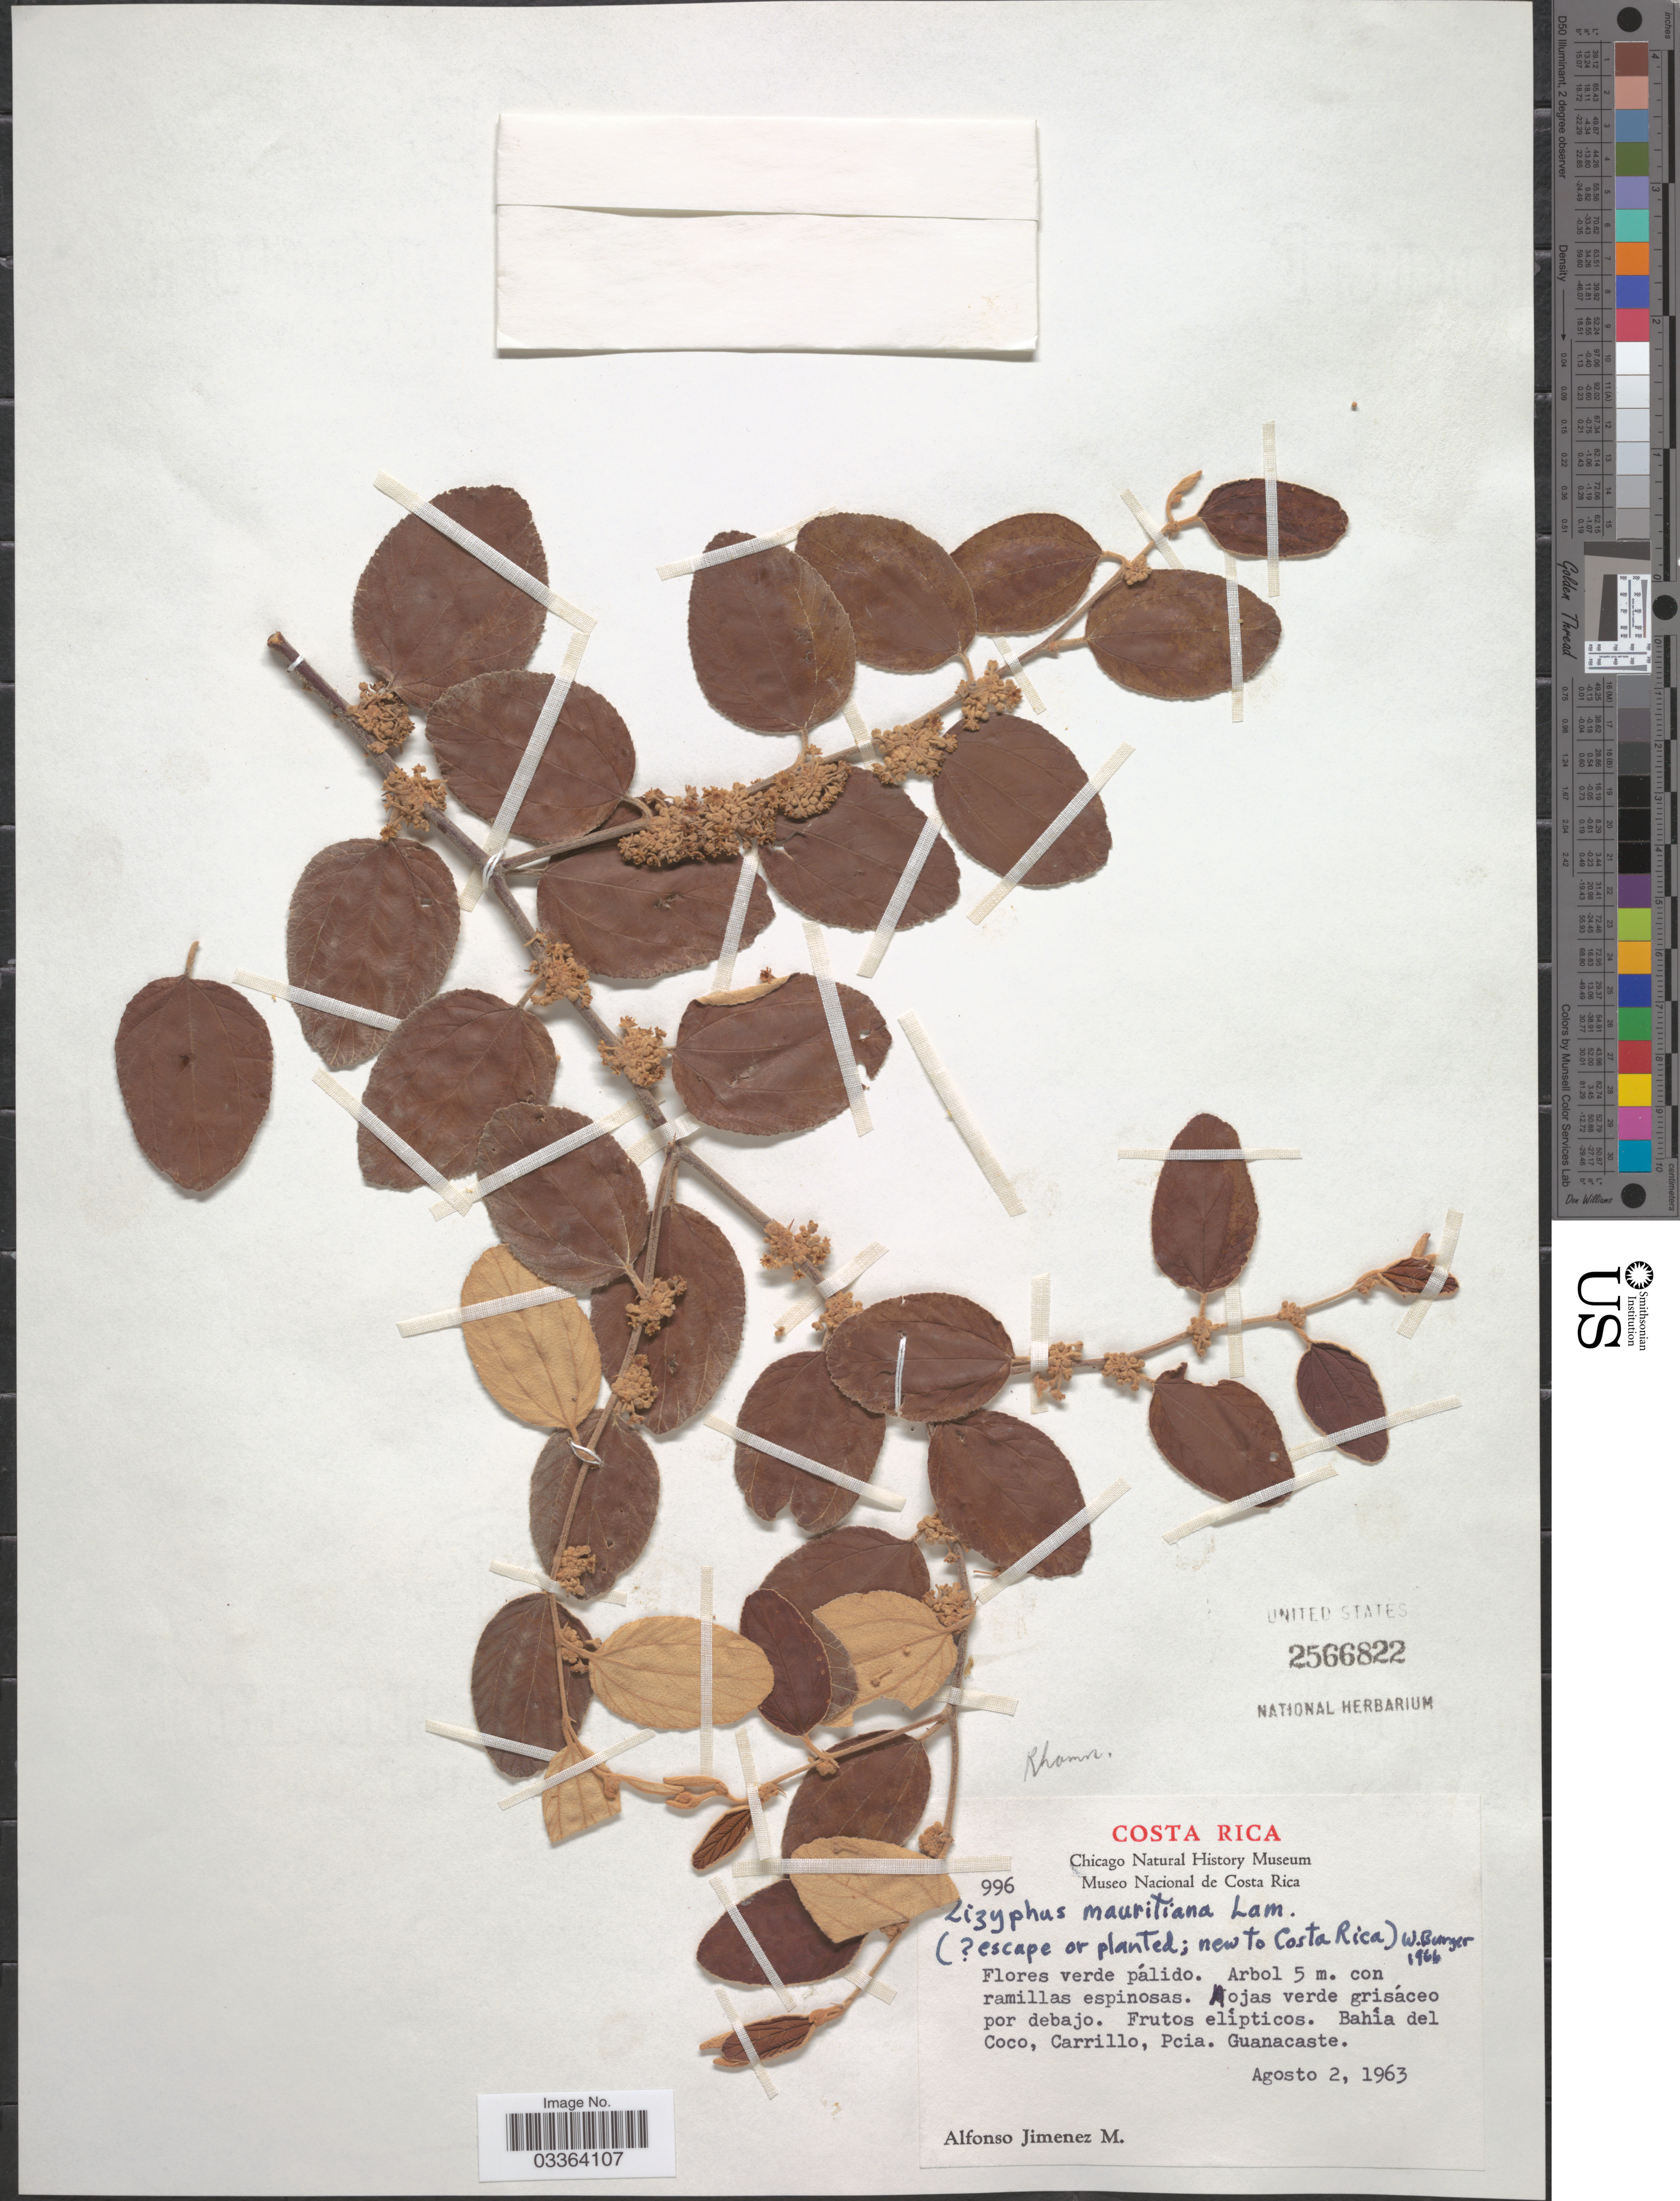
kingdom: Plantae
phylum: Tracheophyta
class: Magnoliopsida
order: Rosales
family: Rhamnaceae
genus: Ziziphus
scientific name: Ziziphus mauritiana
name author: Lam.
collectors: A. Jimenez M.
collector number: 996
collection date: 1963-08-02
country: Costa Rica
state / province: Guanacaste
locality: Bahía del Coco, Carrillo.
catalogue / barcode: US 2566822